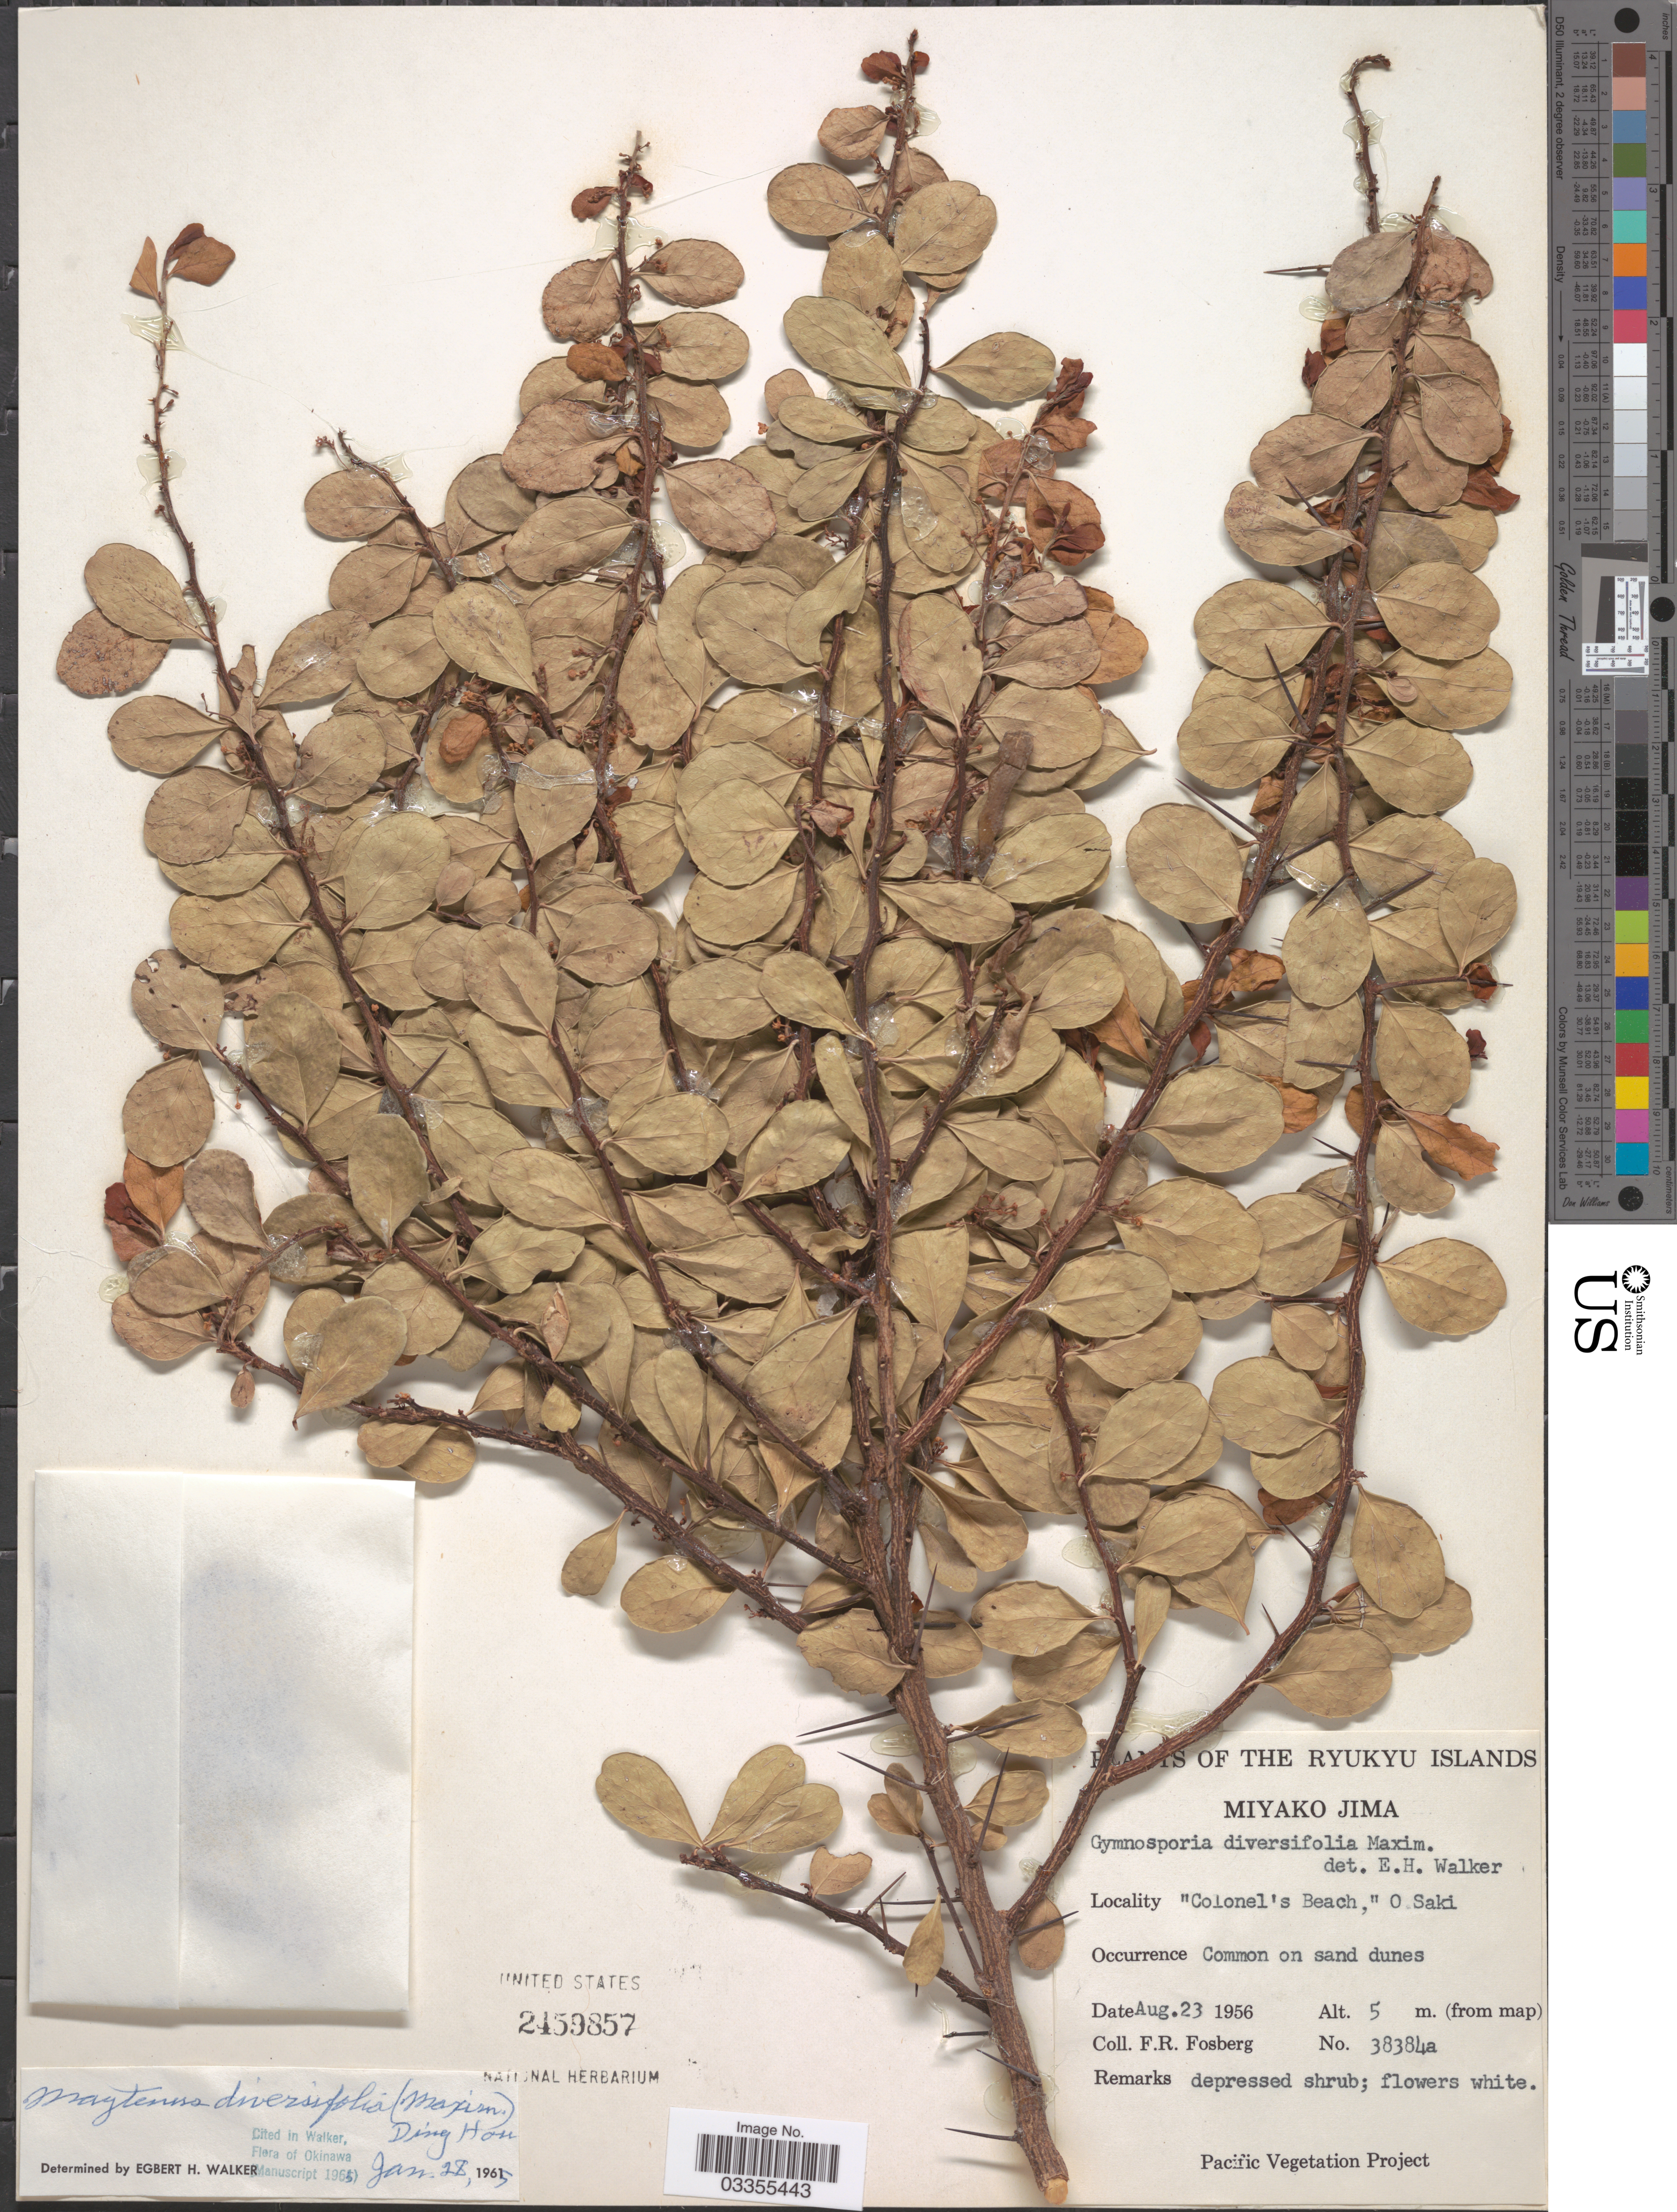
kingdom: Plantae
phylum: Tracheophyta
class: Magnoliopsida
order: Celastrales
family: Celastraceae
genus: Gymnosporia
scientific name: Gymnosporia diversifolia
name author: Maxim.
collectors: F. R. Fosberg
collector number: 38384a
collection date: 1956-08-23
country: Japan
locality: The Ryukyu Islands. Miyako Jima. "Colonel's Beach," O Saki.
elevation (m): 5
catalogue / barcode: US 2459857